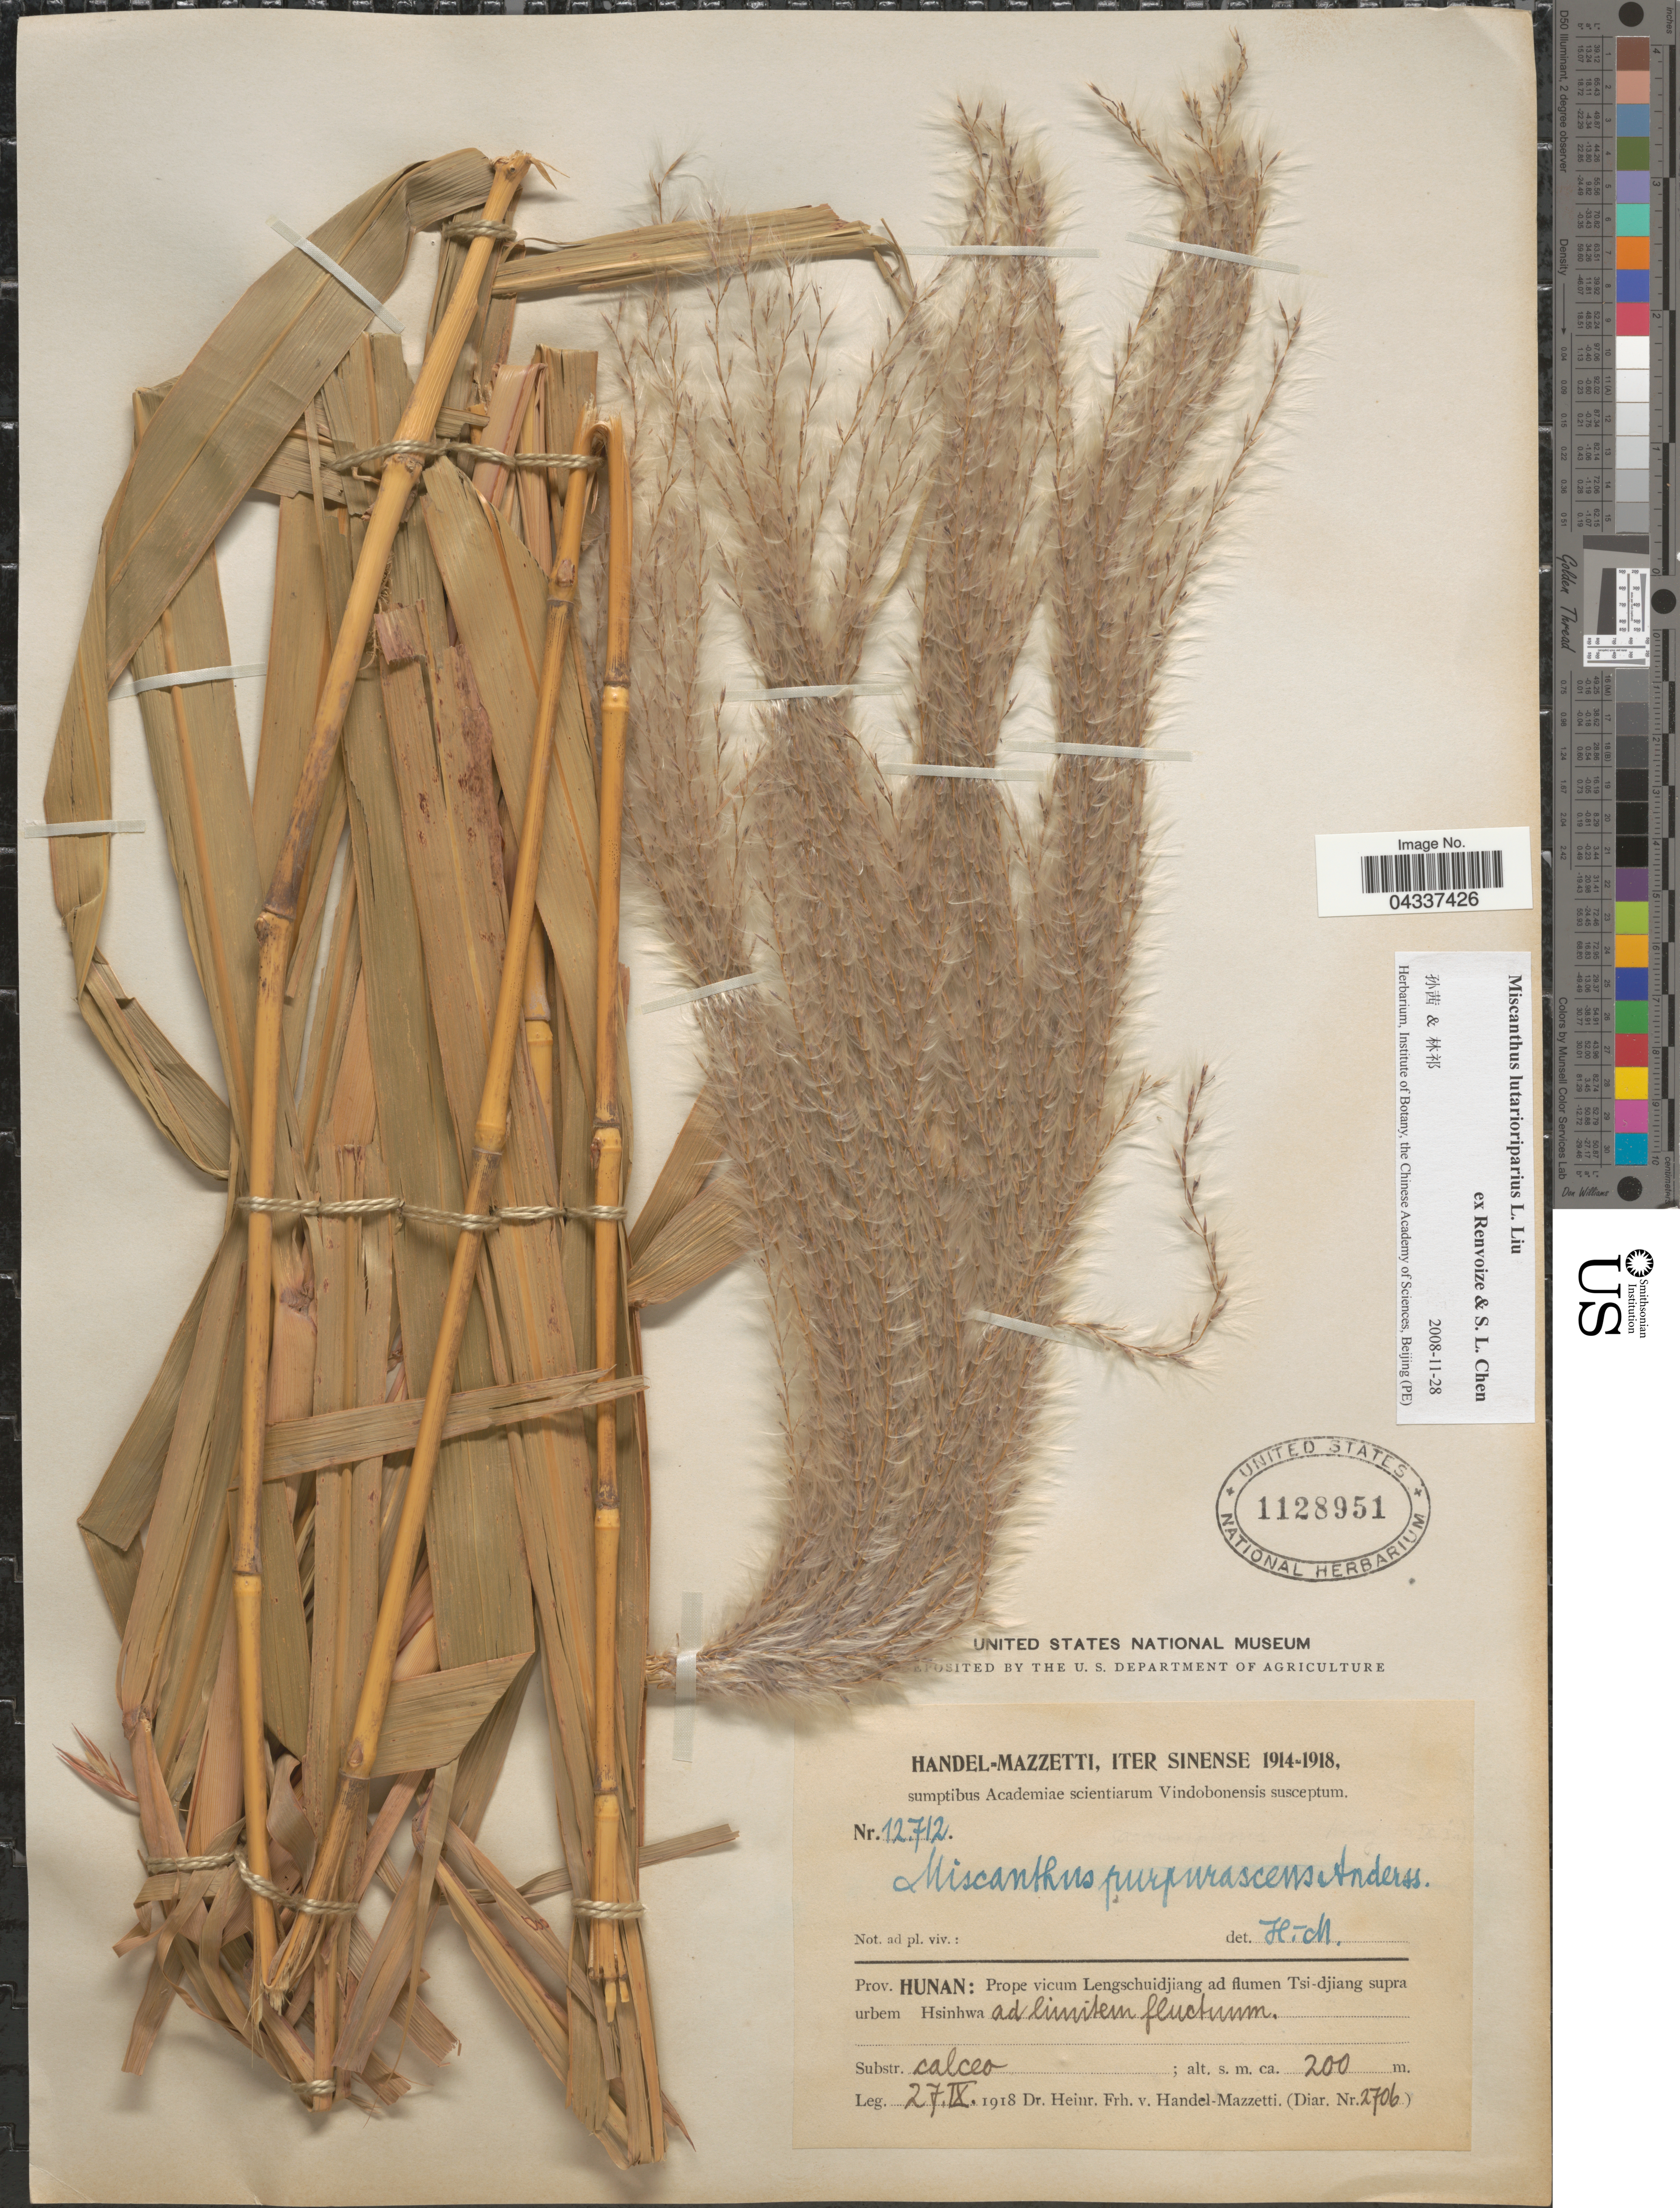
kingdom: Plantae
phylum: Tracheophyta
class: Liliopsida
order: Poales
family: Poaceae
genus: Miscanthus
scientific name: Miscanthus lutarioriparius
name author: L. Liou ex S.L. Chen & Renvoize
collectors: H. Handel-Mazzetti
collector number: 12712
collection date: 1918-09-27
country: China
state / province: Hunan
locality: Iter Sinense 1914-1918. Prope vicum Lengschuidjiang ad flumen Tsi-djiang supra urbem Hsinhwa ad limitem fluctuum [interpreted].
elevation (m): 200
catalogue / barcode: US 1128951